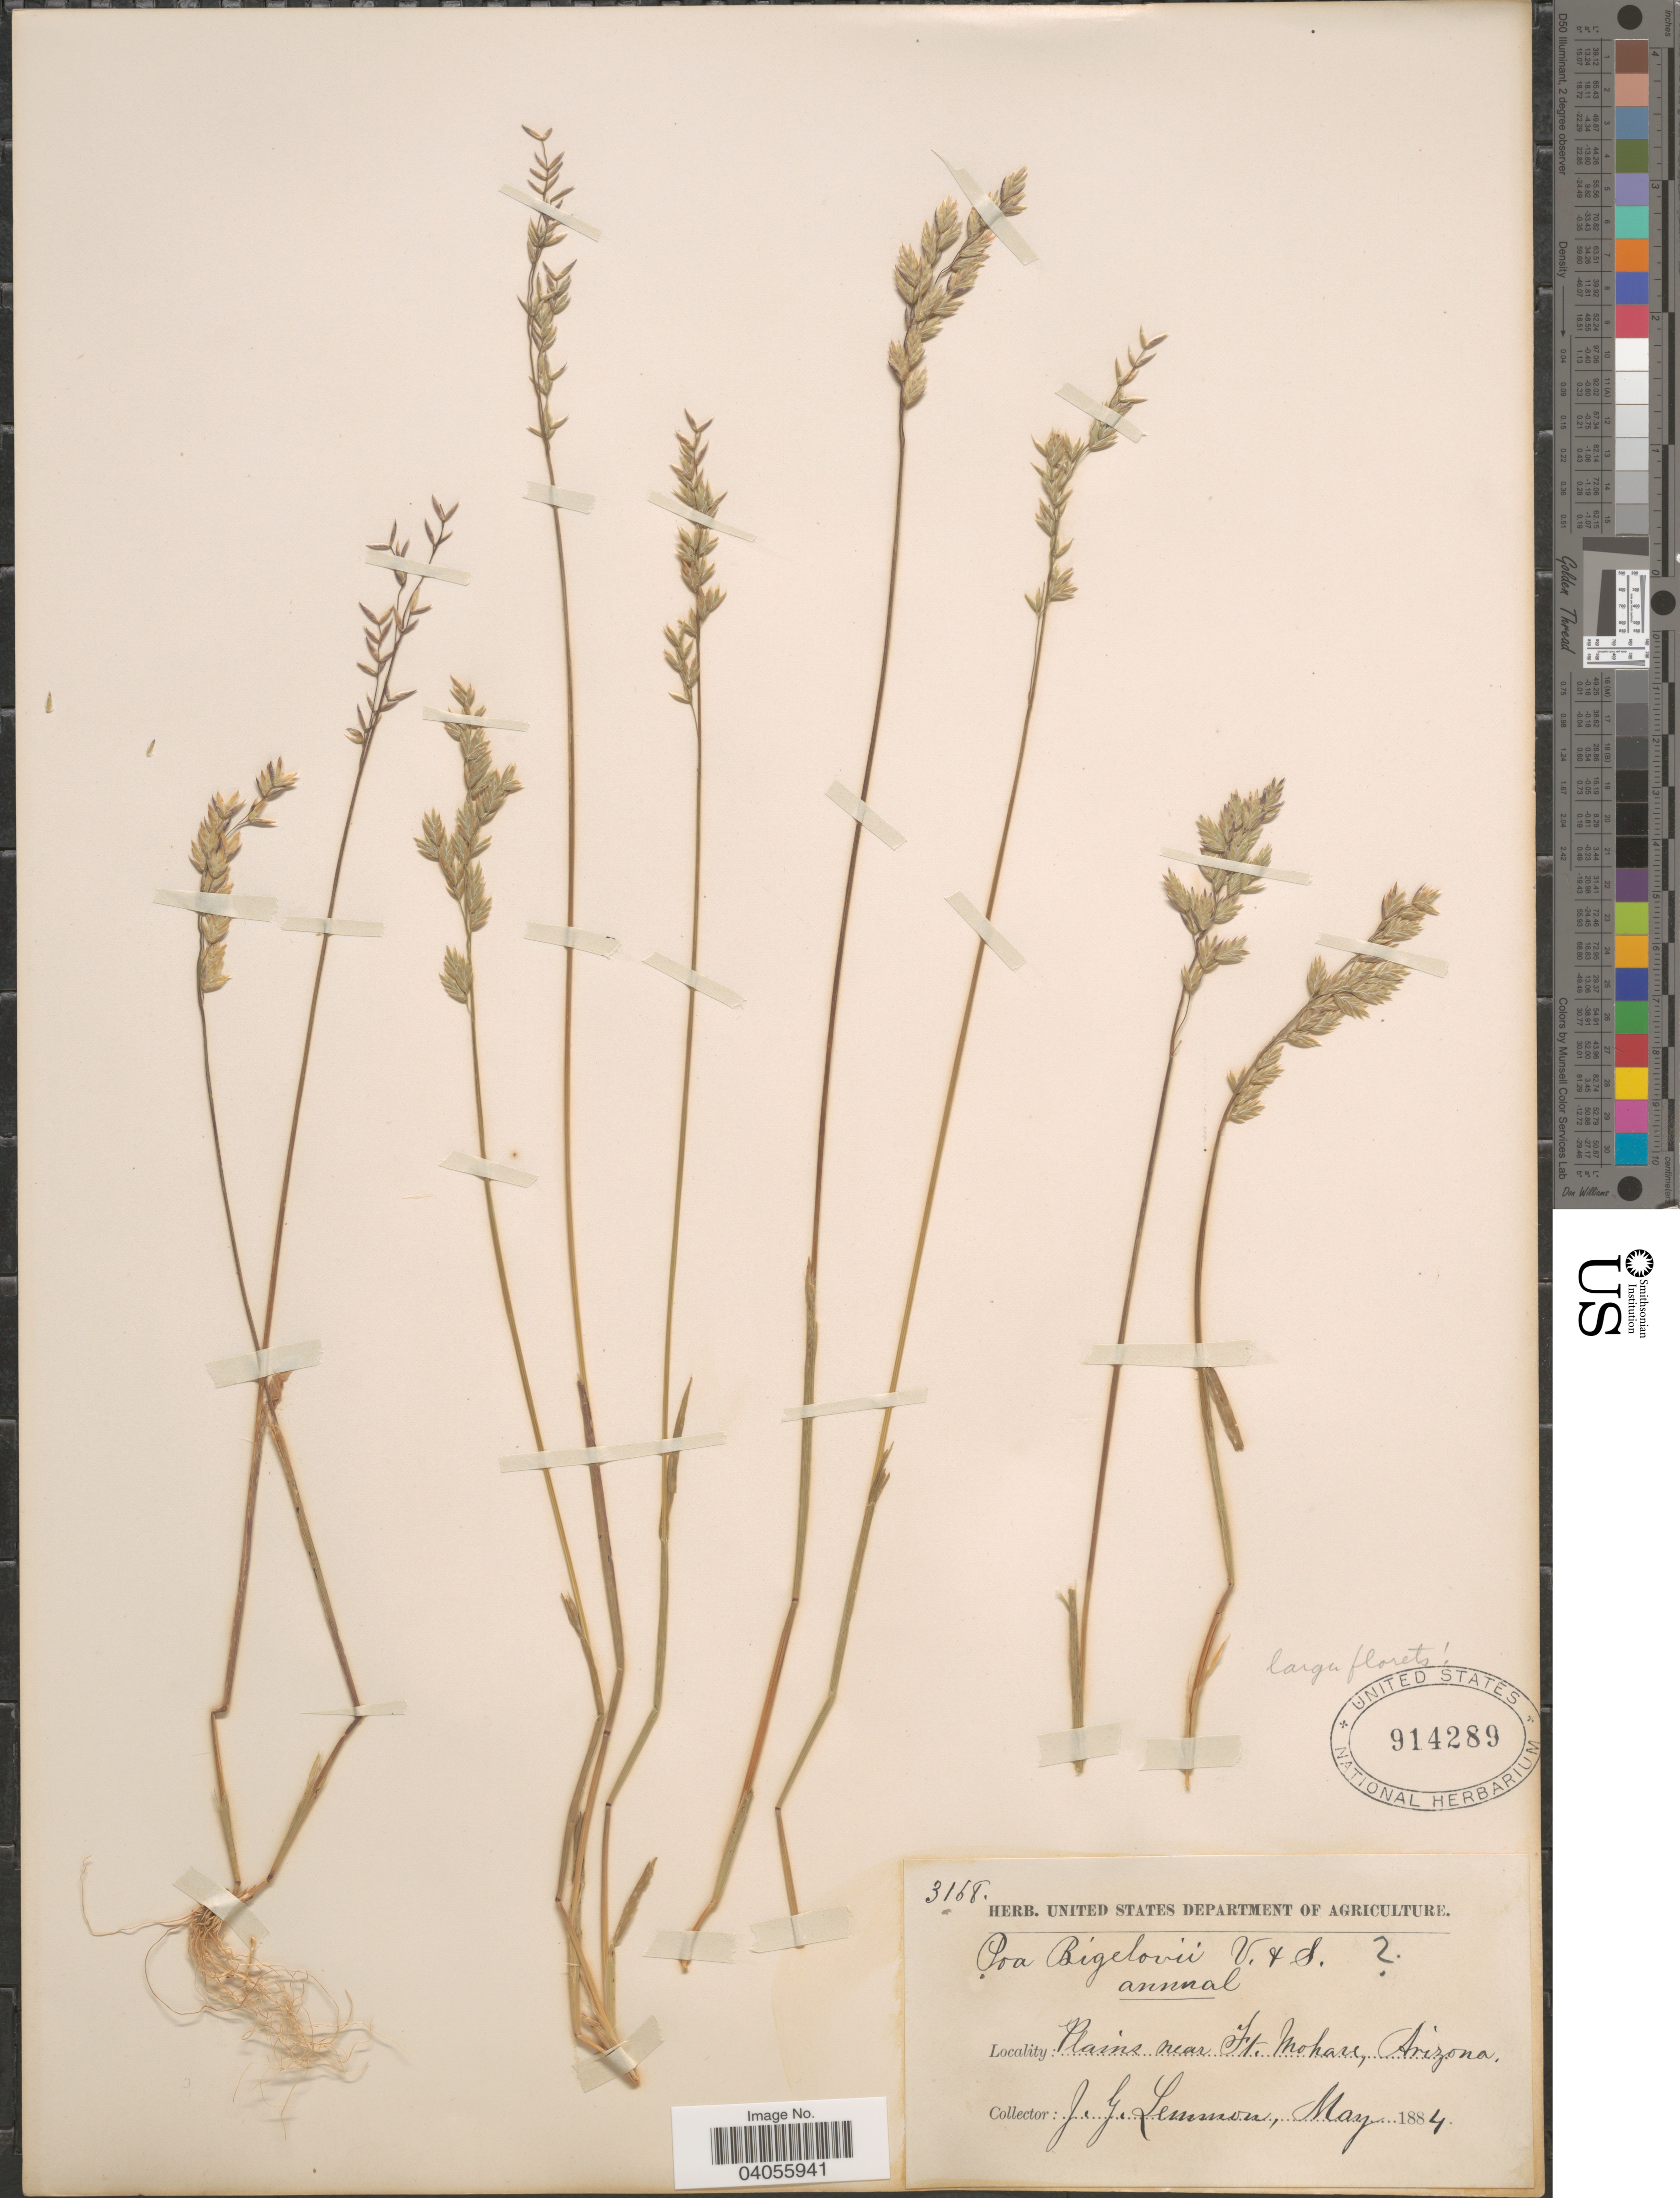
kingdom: Plantae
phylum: Tracheophyta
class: Liliopsida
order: Poales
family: Poaceae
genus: Poa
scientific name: Poa bigelovii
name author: Vasey & Scribn.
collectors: J. Lemmon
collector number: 3168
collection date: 1884-05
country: United States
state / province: Arizona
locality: Plains near Ft. Mohave.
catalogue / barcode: US 914289